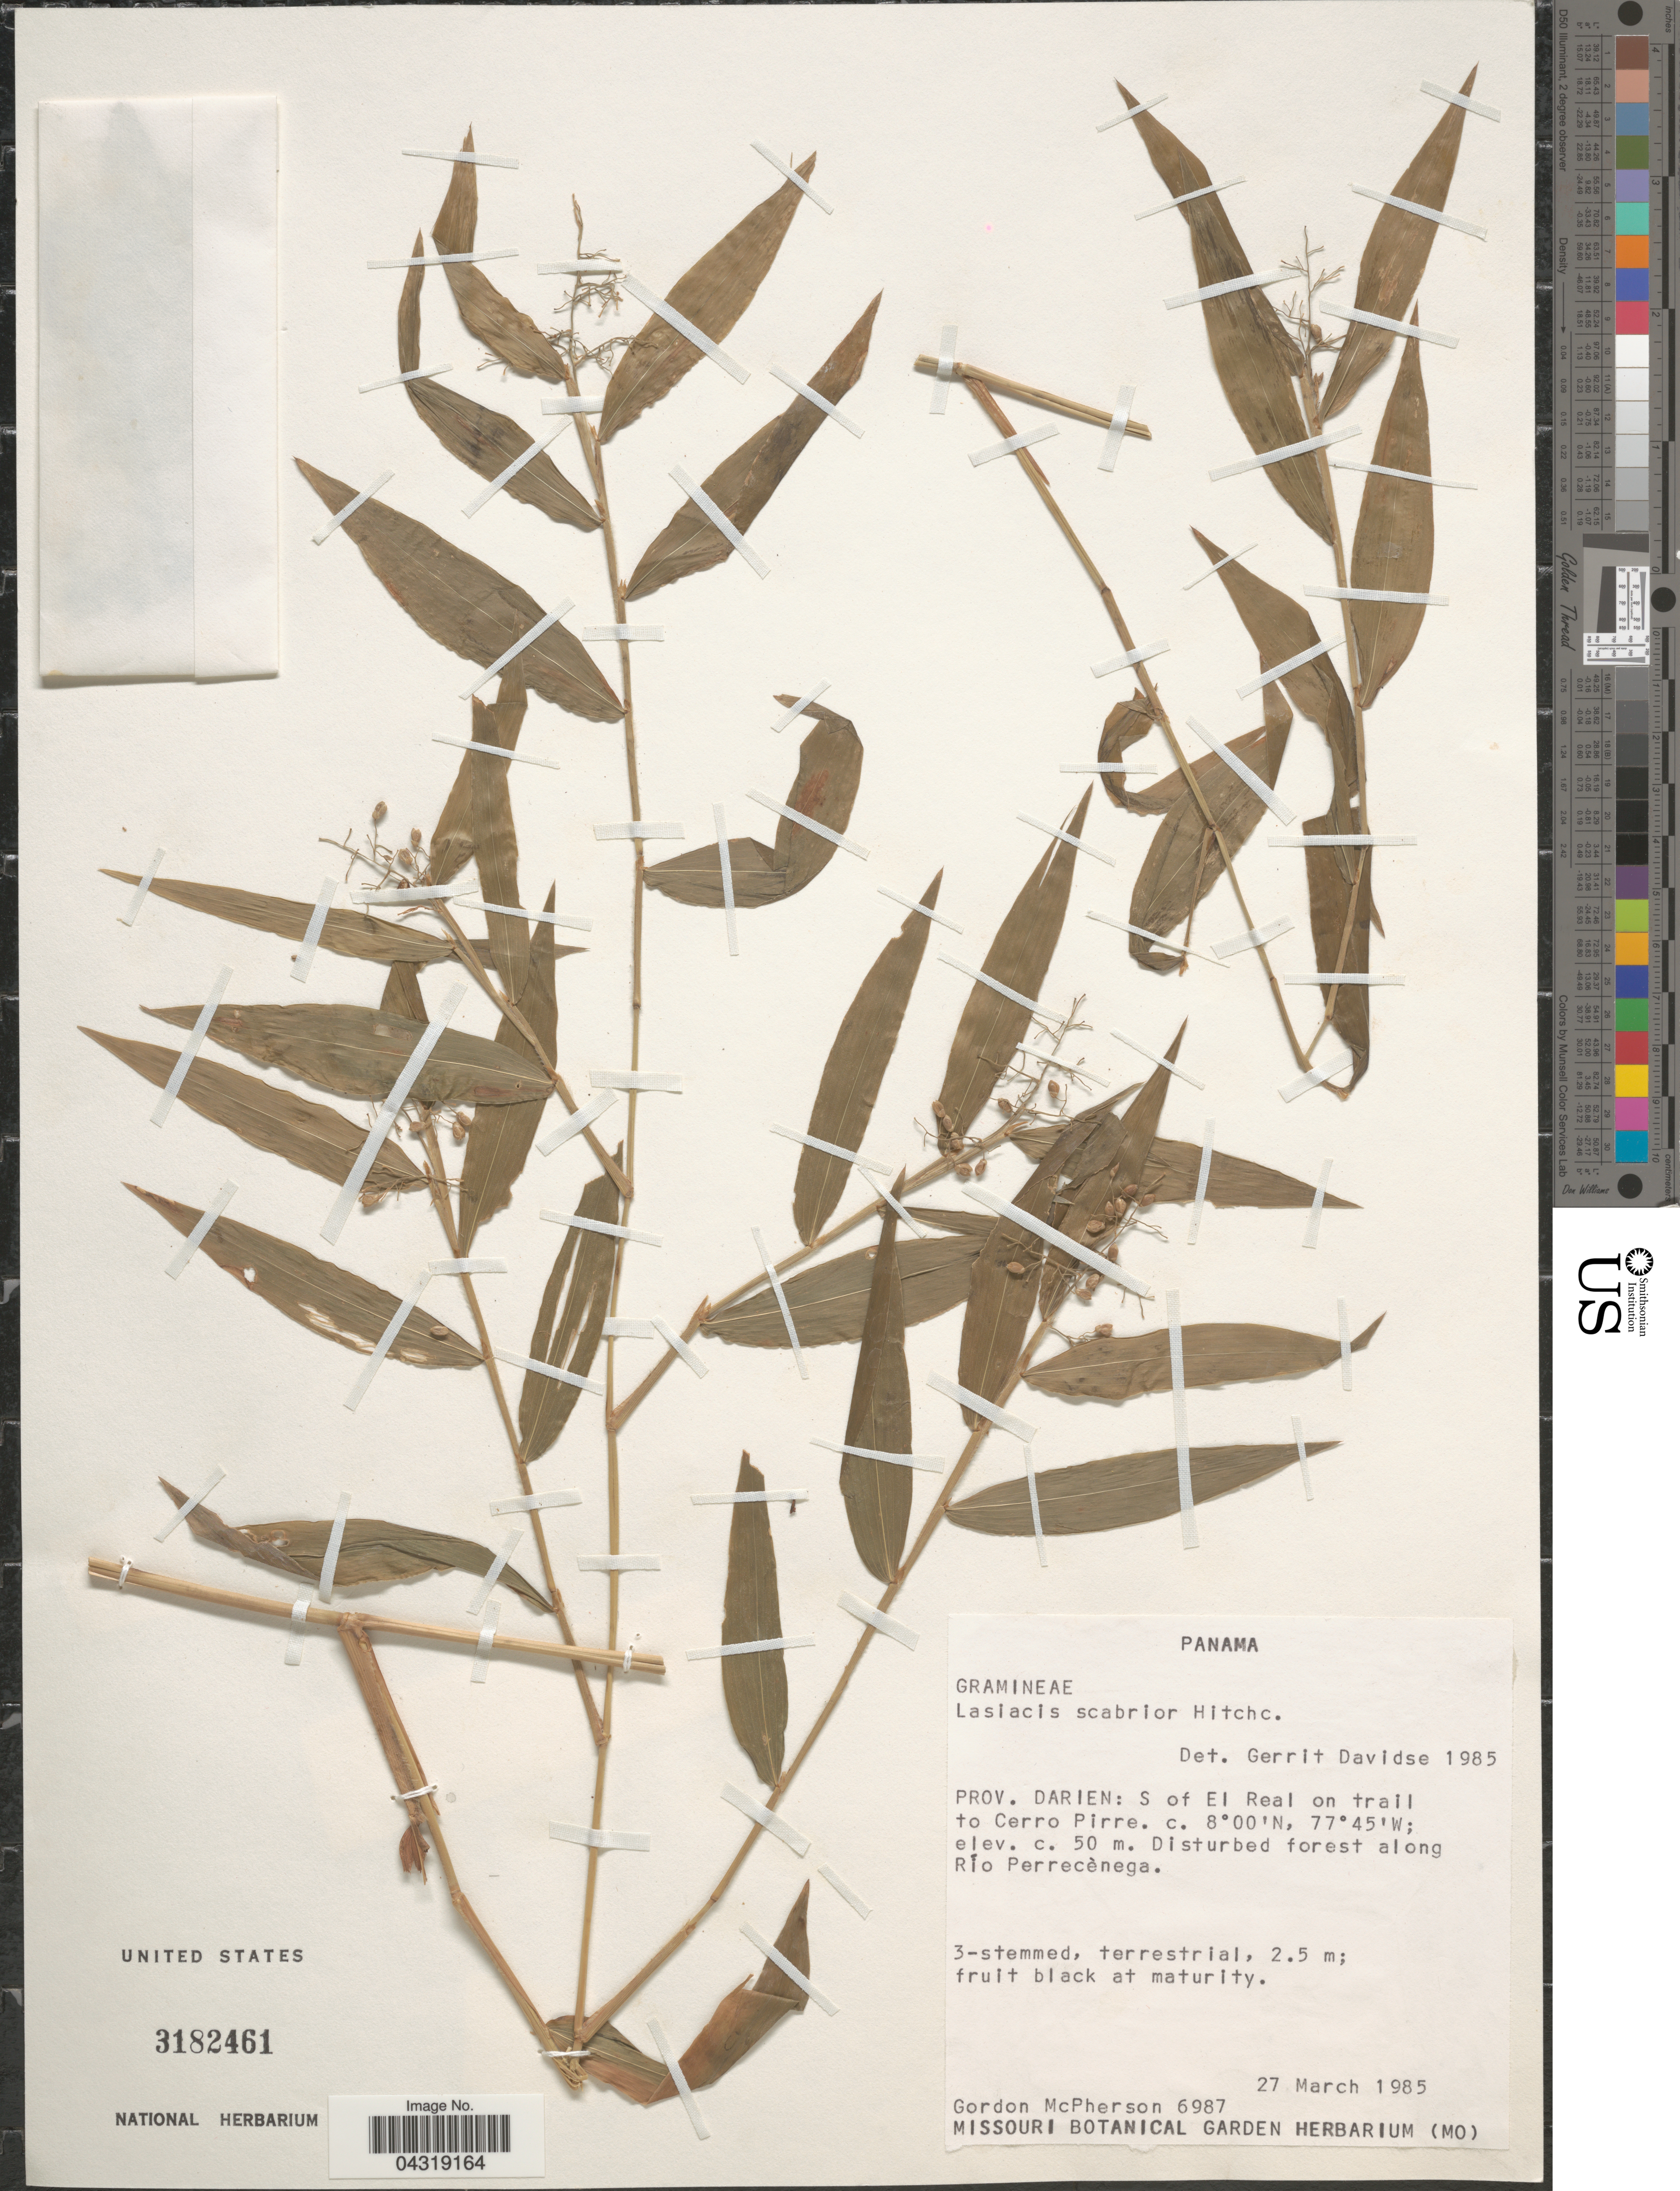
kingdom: Plantae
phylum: Tracheophyta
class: Liliopsida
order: Poales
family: Poaceae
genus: Lasiacis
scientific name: Lasiacis scabrior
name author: Hitchc.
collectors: G. McPherson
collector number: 6987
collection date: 1985-03-27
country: Panama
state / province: Darien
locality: S of El Real on trail to Cerro Pirre. Along Río Perrecènega.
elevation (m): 50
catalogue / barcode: US 3182461